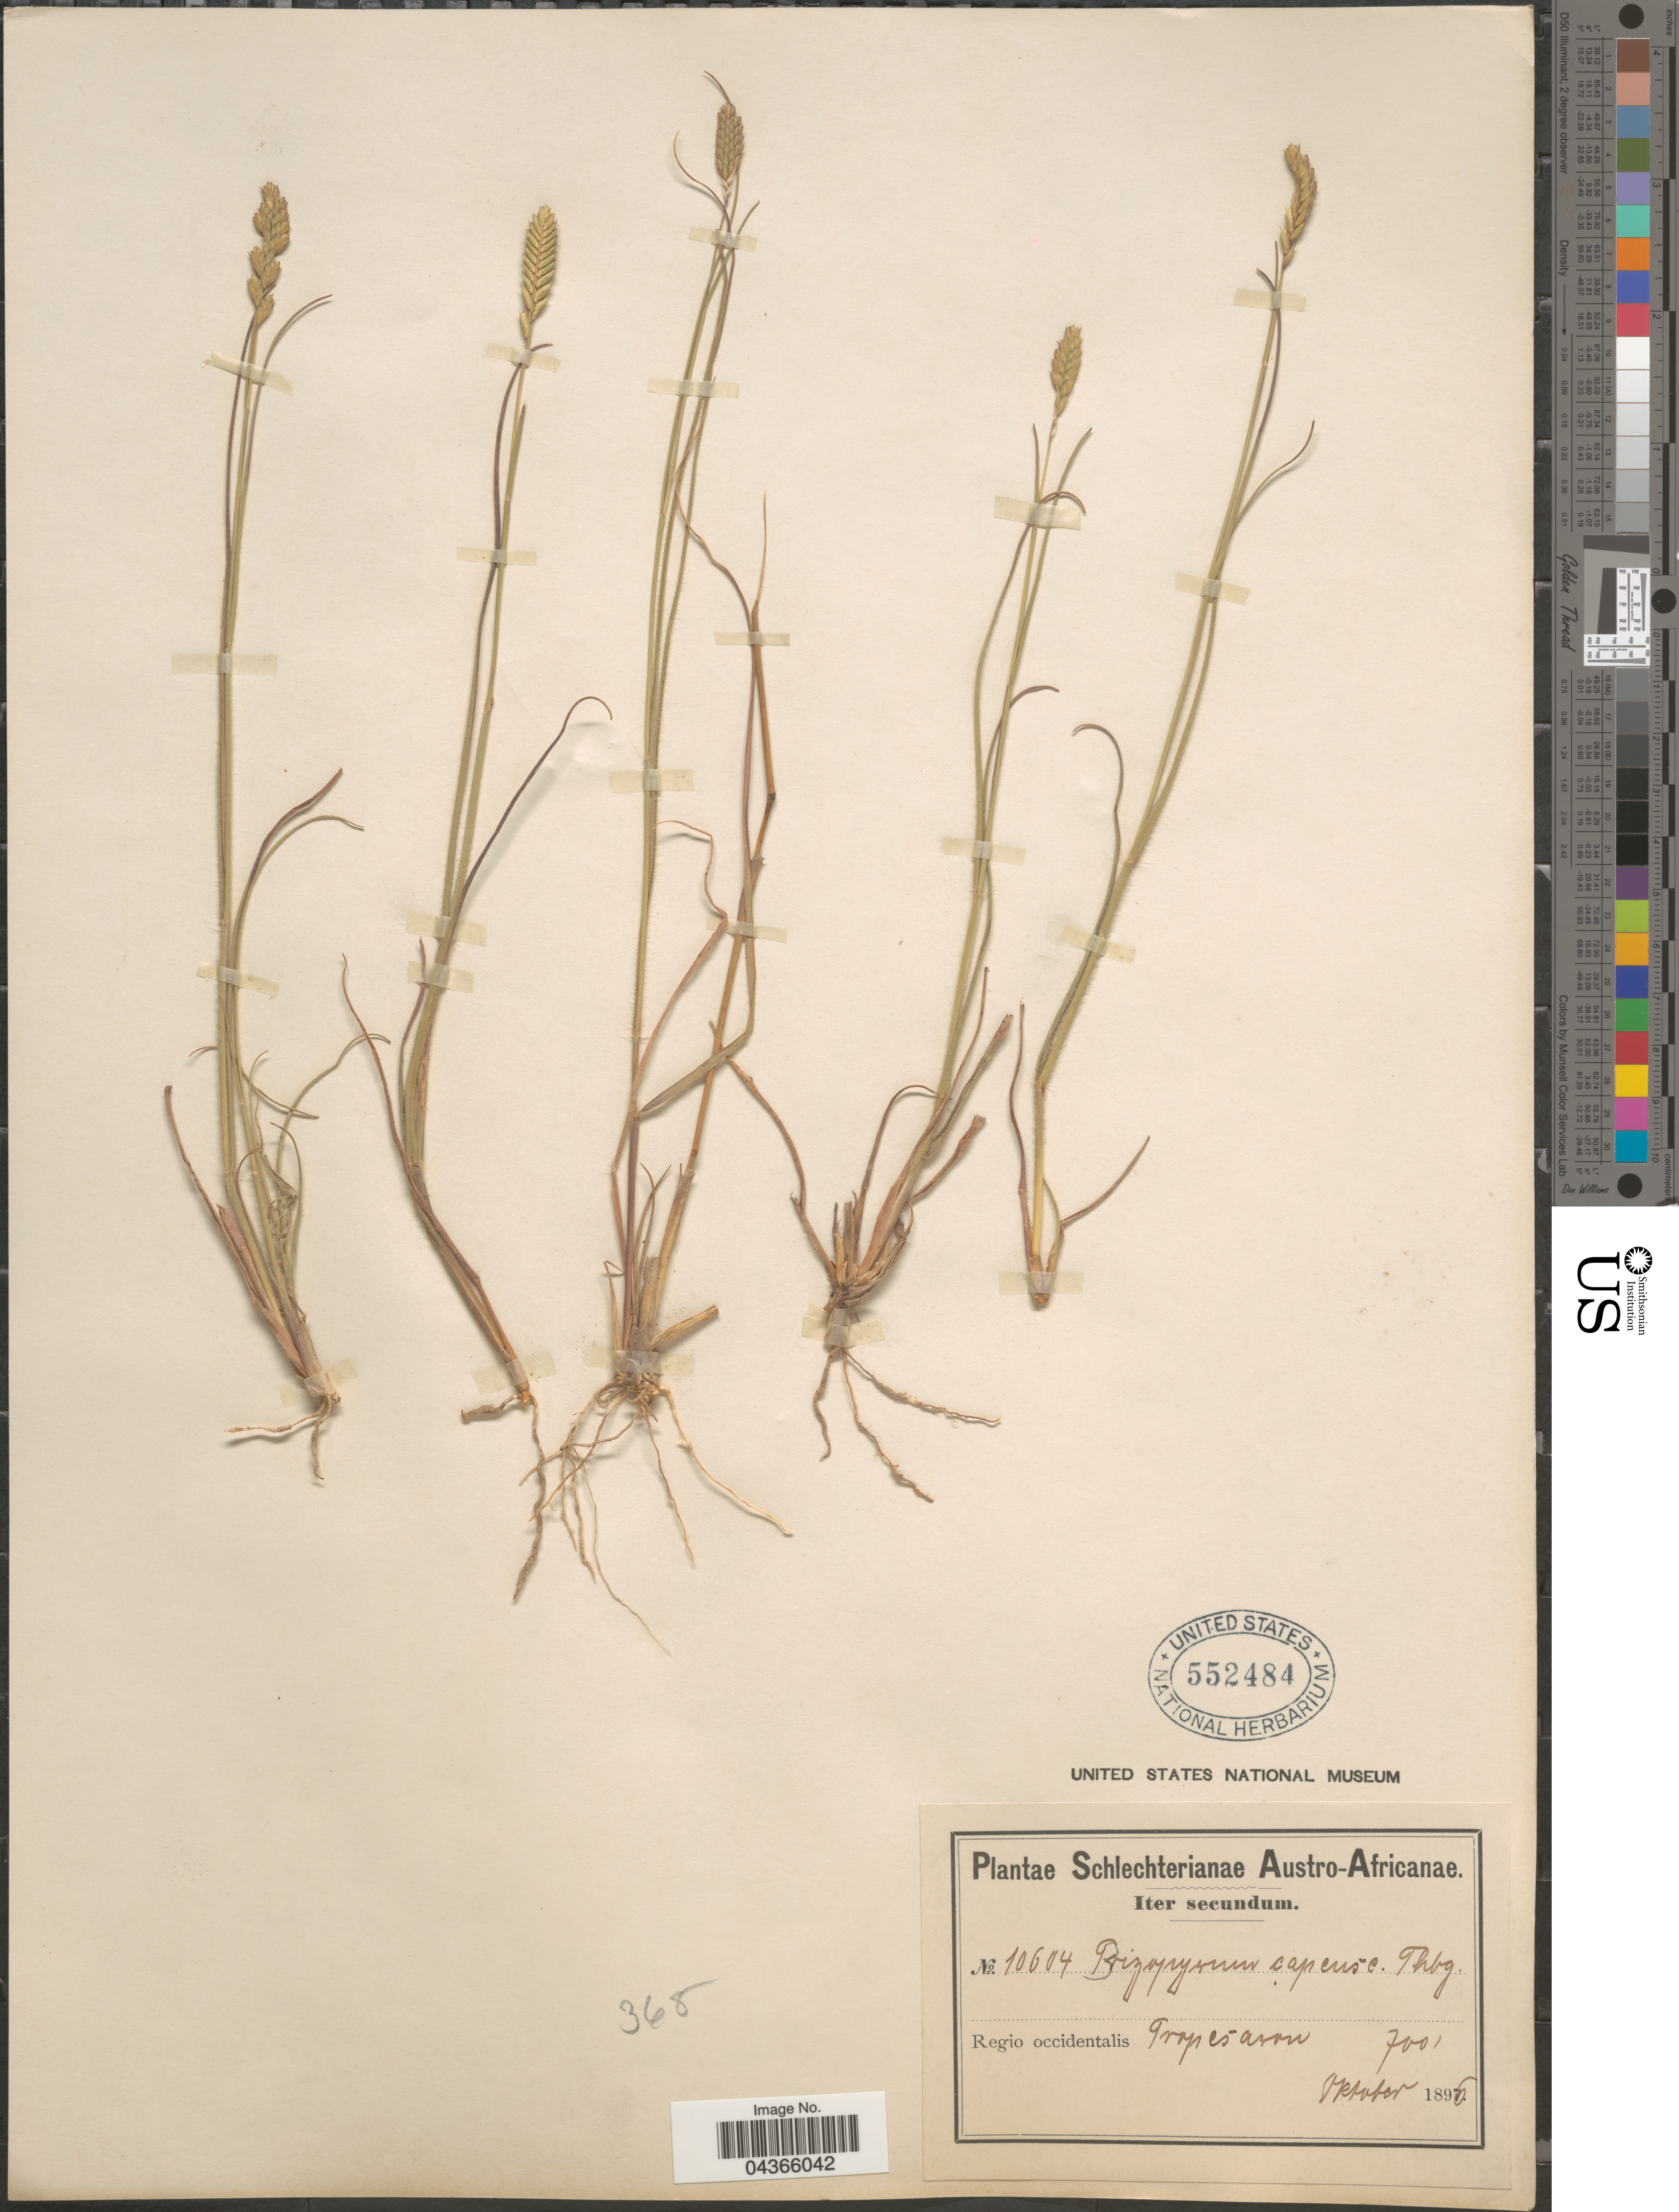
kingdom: Plantae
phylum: Tracheophyta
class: Liliopsida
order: Poales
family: Poaceae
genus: Tribolium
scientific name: Tribolium uniolae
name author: (L. f.) Renvoize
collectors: Schlechter, --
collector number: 10604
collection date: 1896-10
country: South Africa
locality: Austro-Africanae. Regio occidentalis. Prope Saron.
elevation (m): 213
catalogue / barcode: US 552484